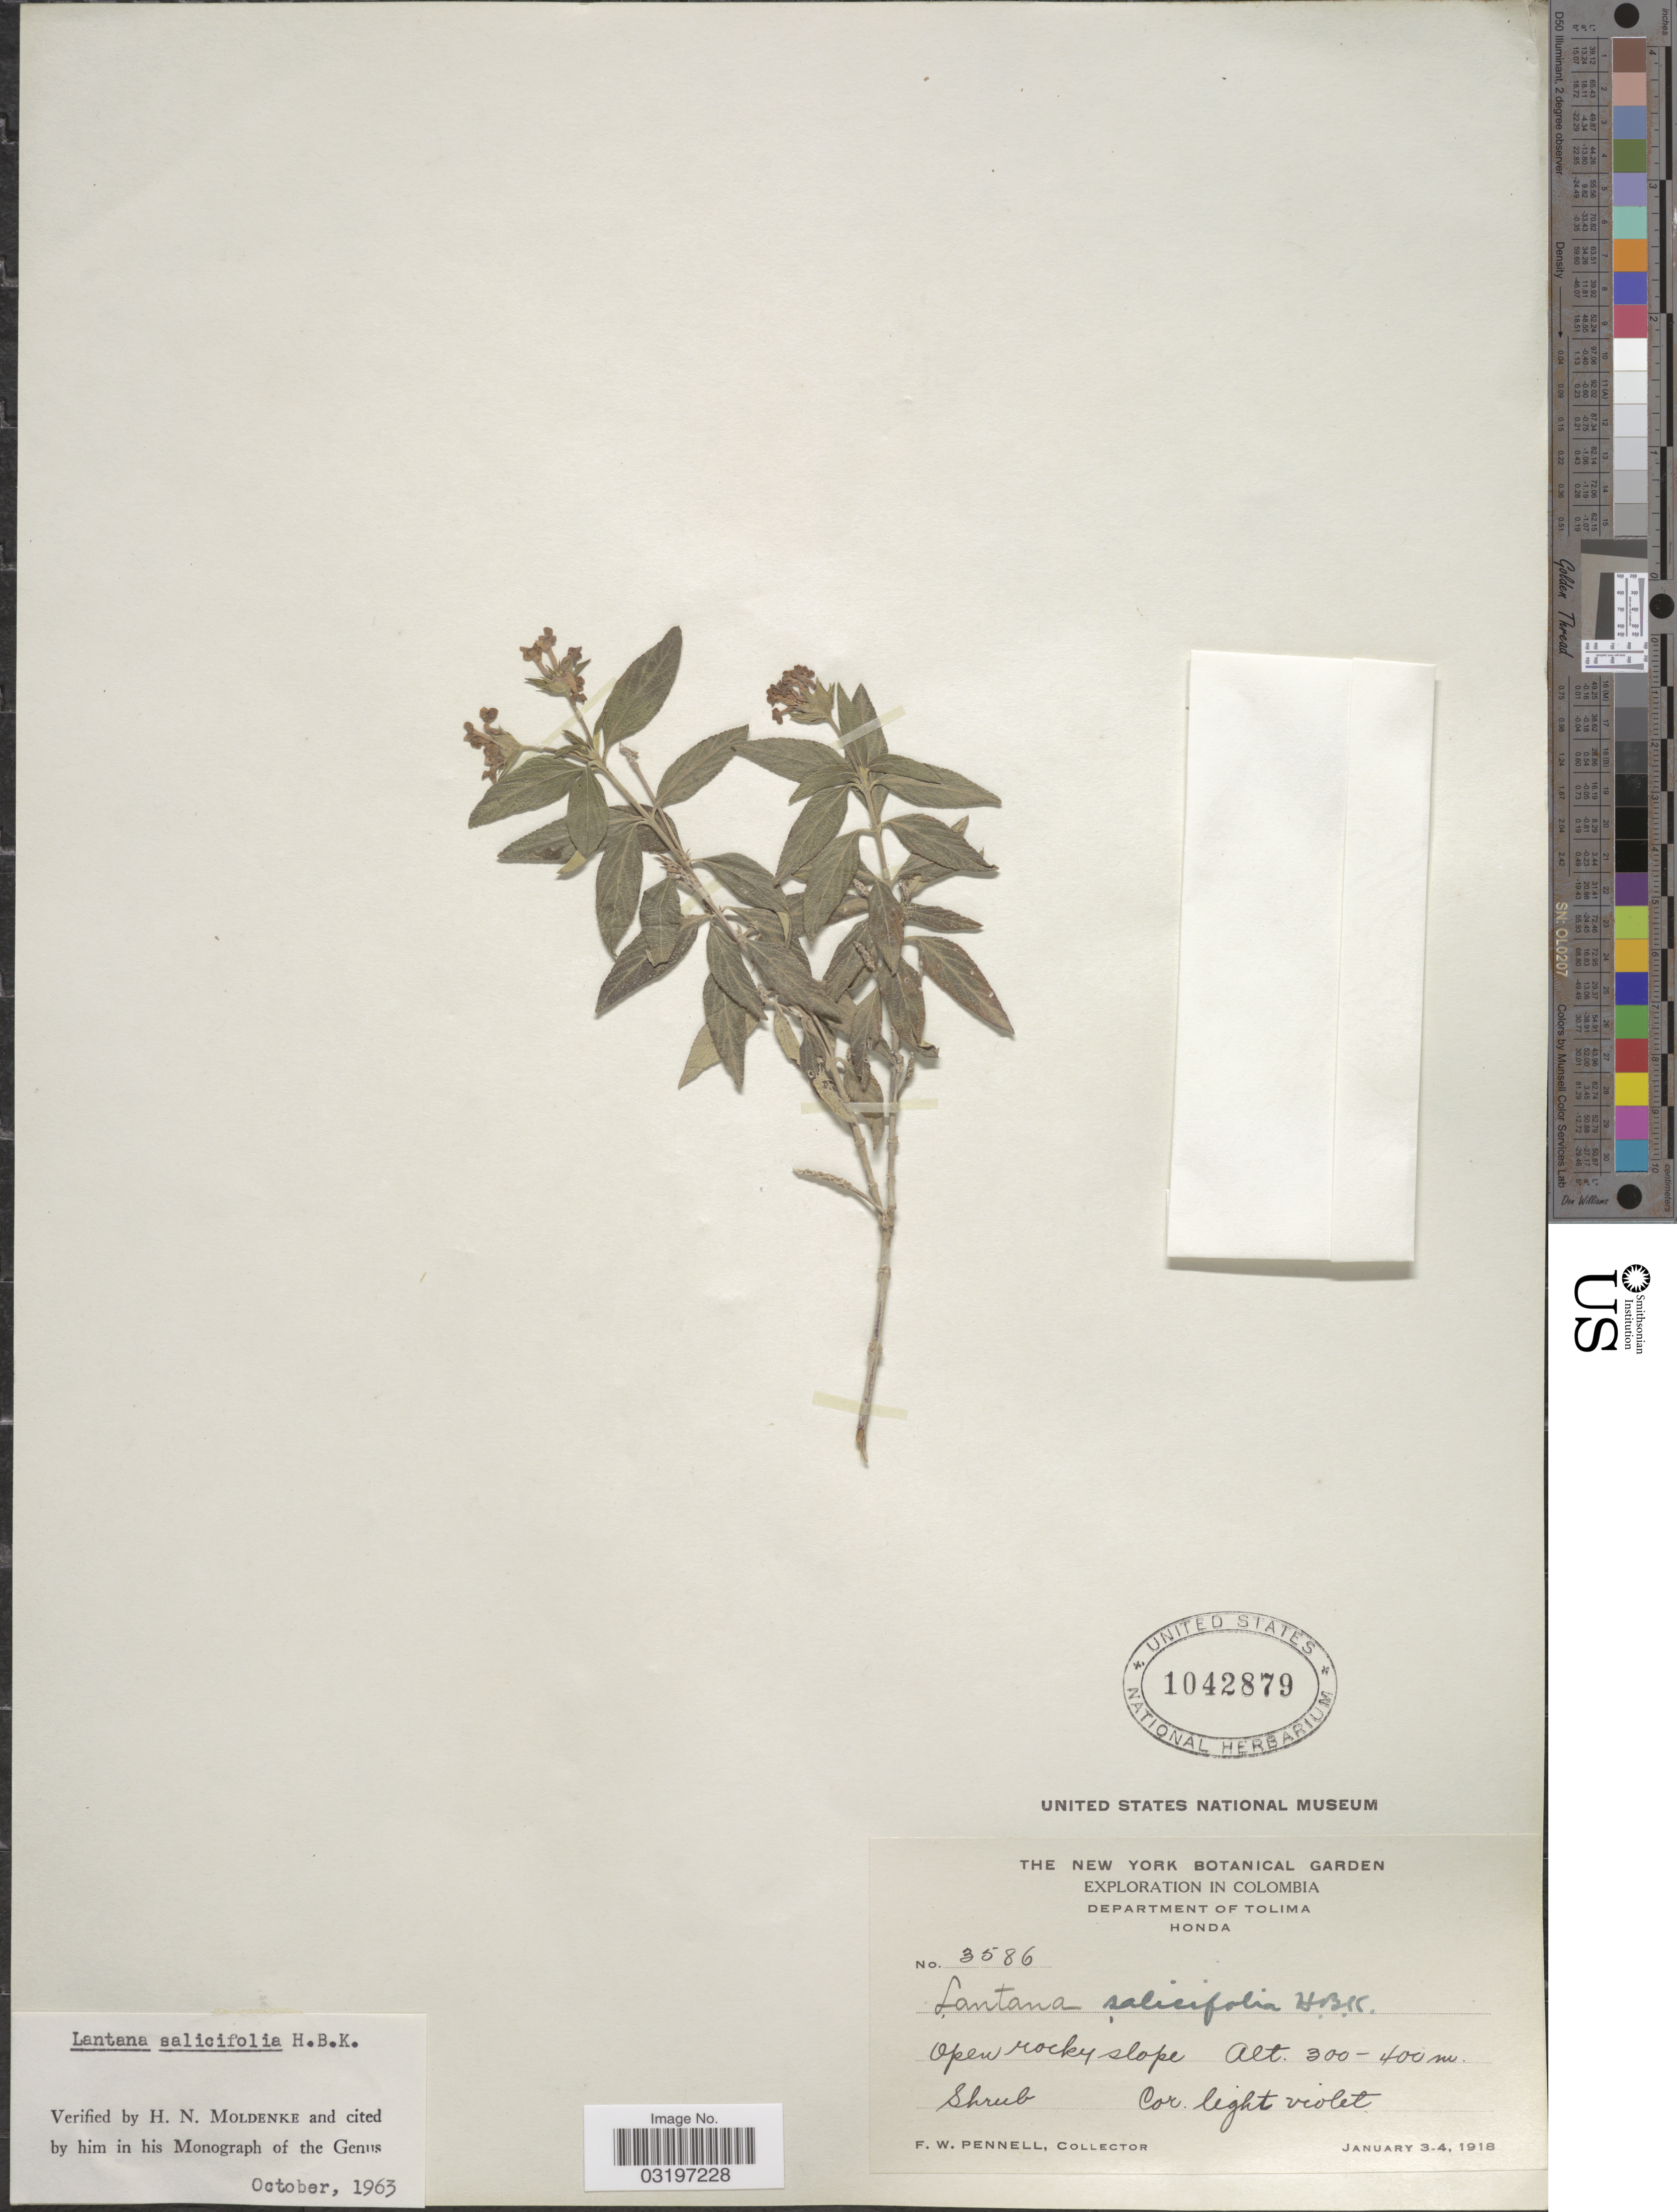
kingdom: Plantae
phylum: Tracheophyta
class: Magnoliopsida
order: Lamiales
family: Verbenaceae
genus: Lantana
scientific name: Lantana salicifolia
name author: Kunth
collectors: F. W. Pennell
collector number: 3586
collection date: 1918-01-03/1918-01-04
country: Colombia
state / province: Tolima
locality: Department of Tolima, Honda.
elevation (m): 300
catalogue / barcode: US 1042879